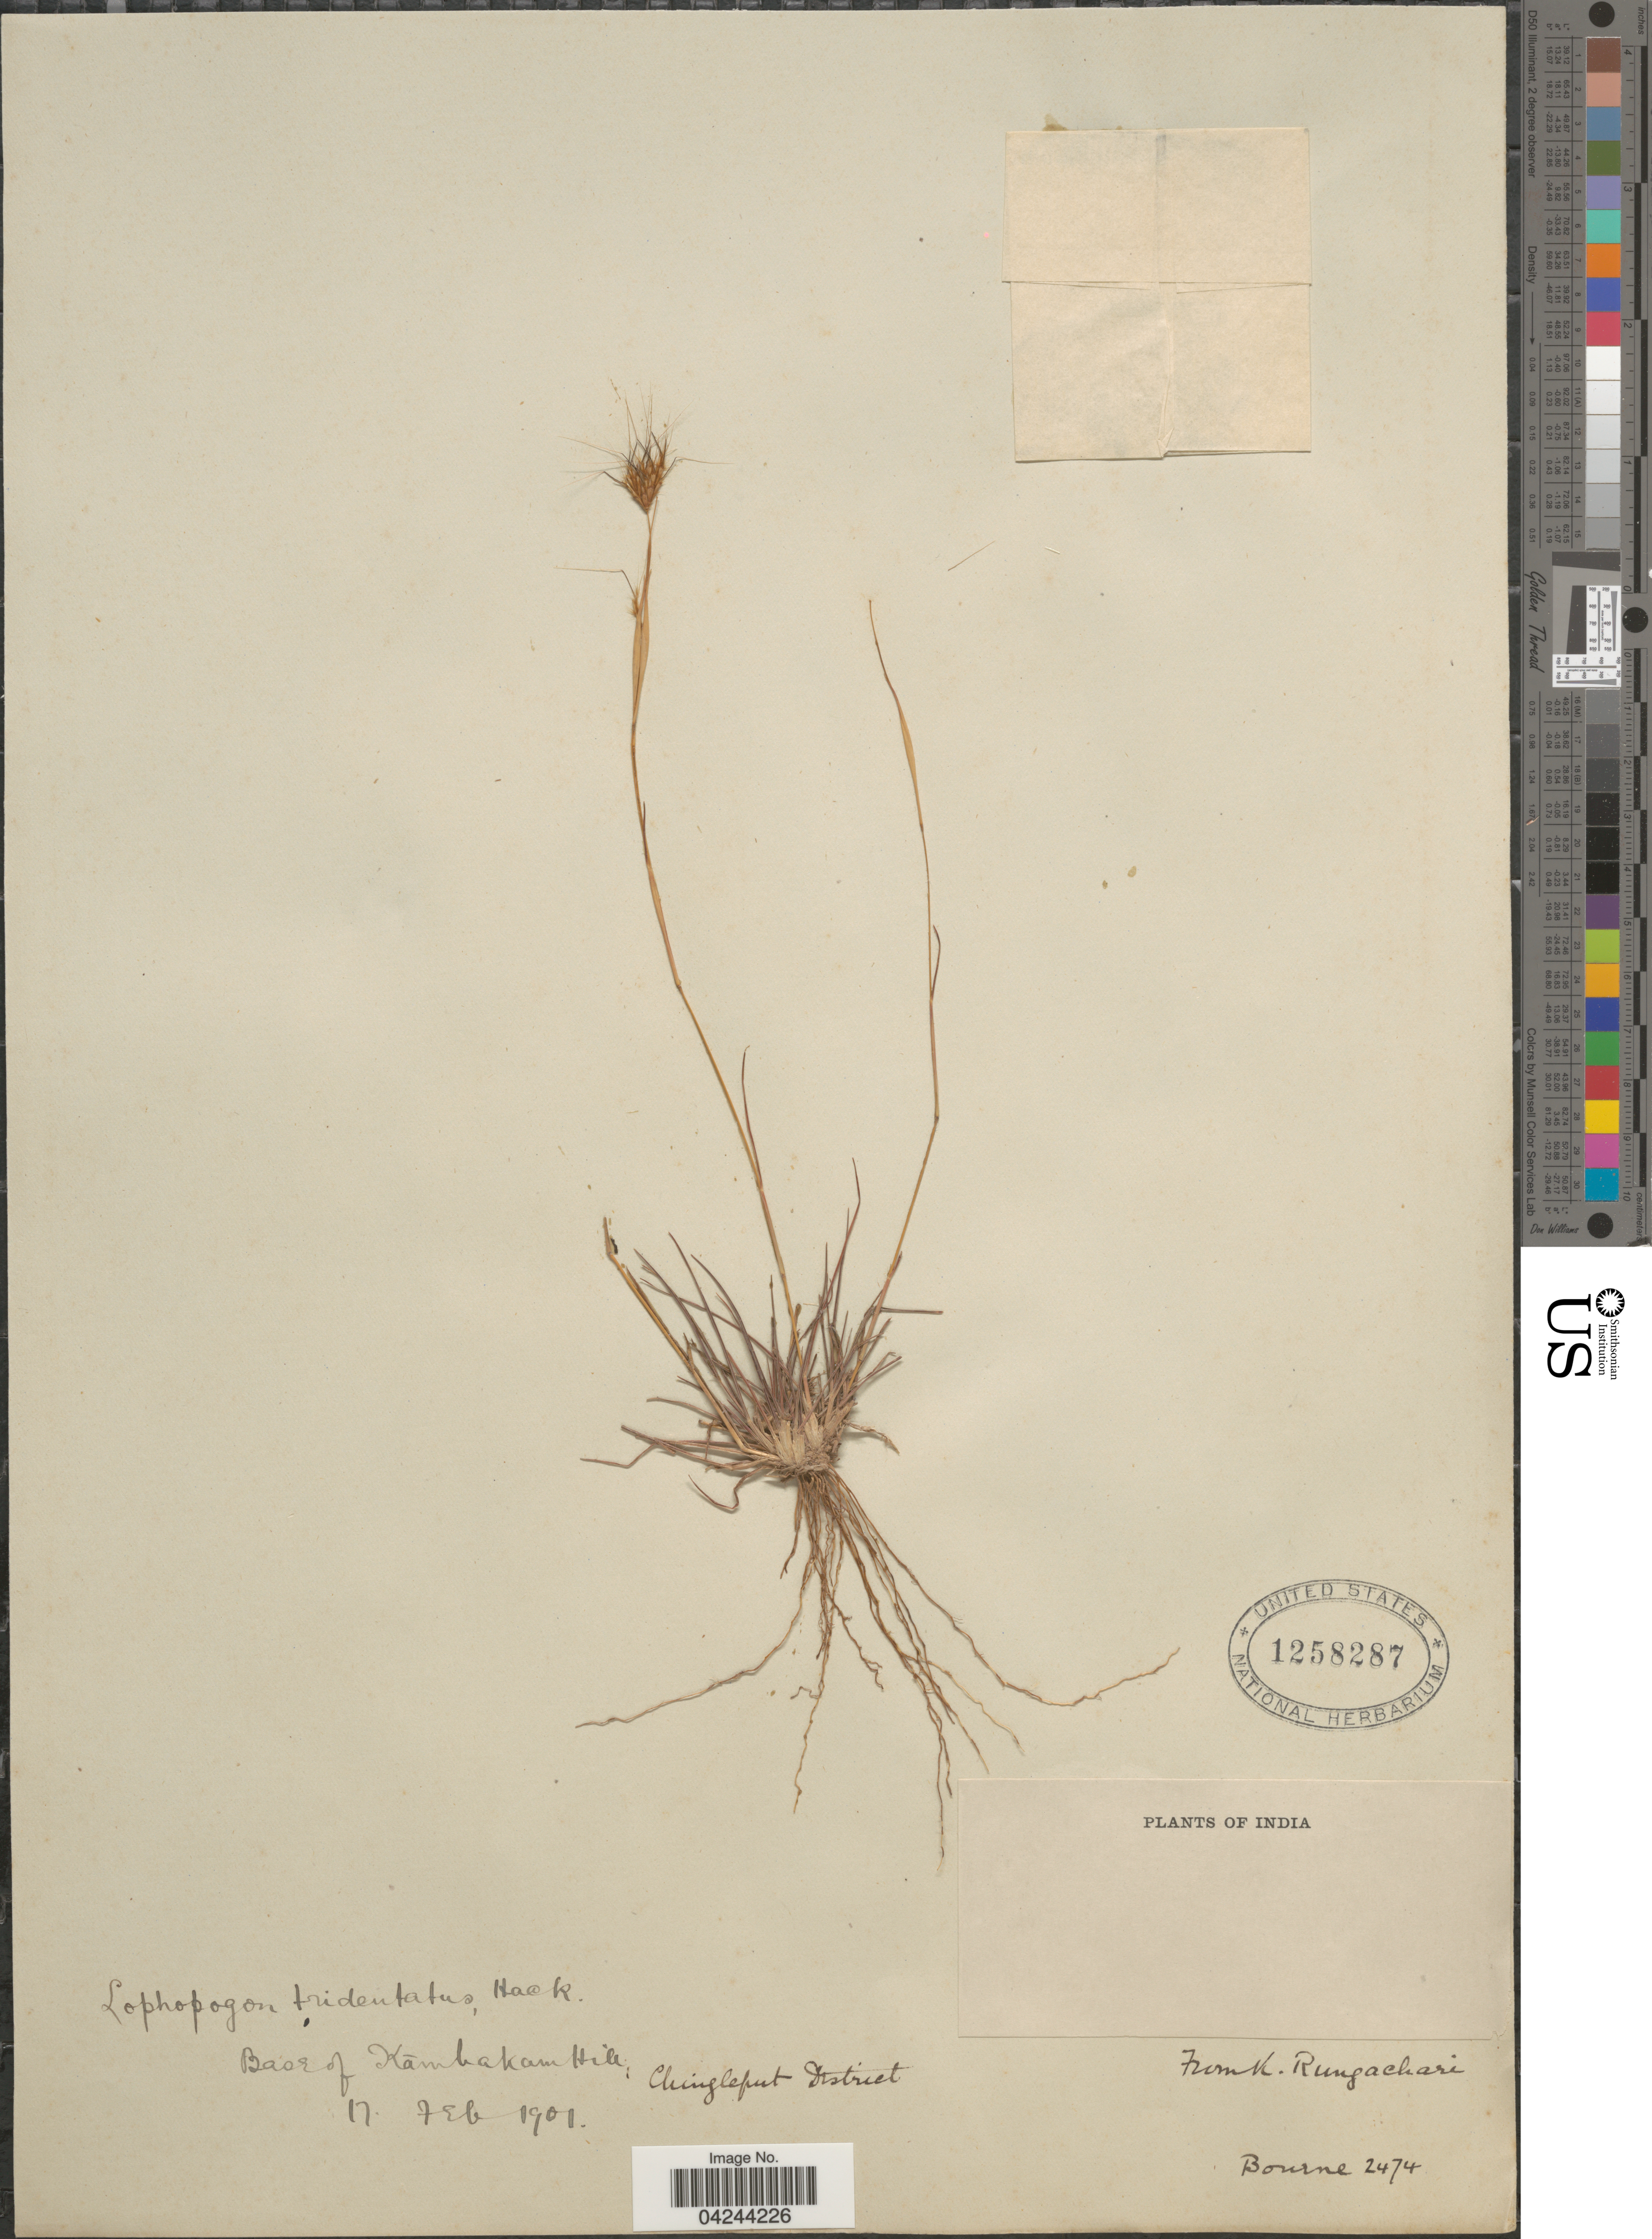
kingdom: Plantae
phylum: Tracheophyta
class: Liliopsida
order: Poales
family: Poaceae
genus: Lophopogon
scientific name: Lophopogon tridentalis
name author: (Roxb.) Hack.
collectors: -- Bourne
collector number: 2474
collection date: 1901-02-17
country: India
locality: Base of Kambakam Hill: Chingleput District.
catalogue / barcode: US 1258287